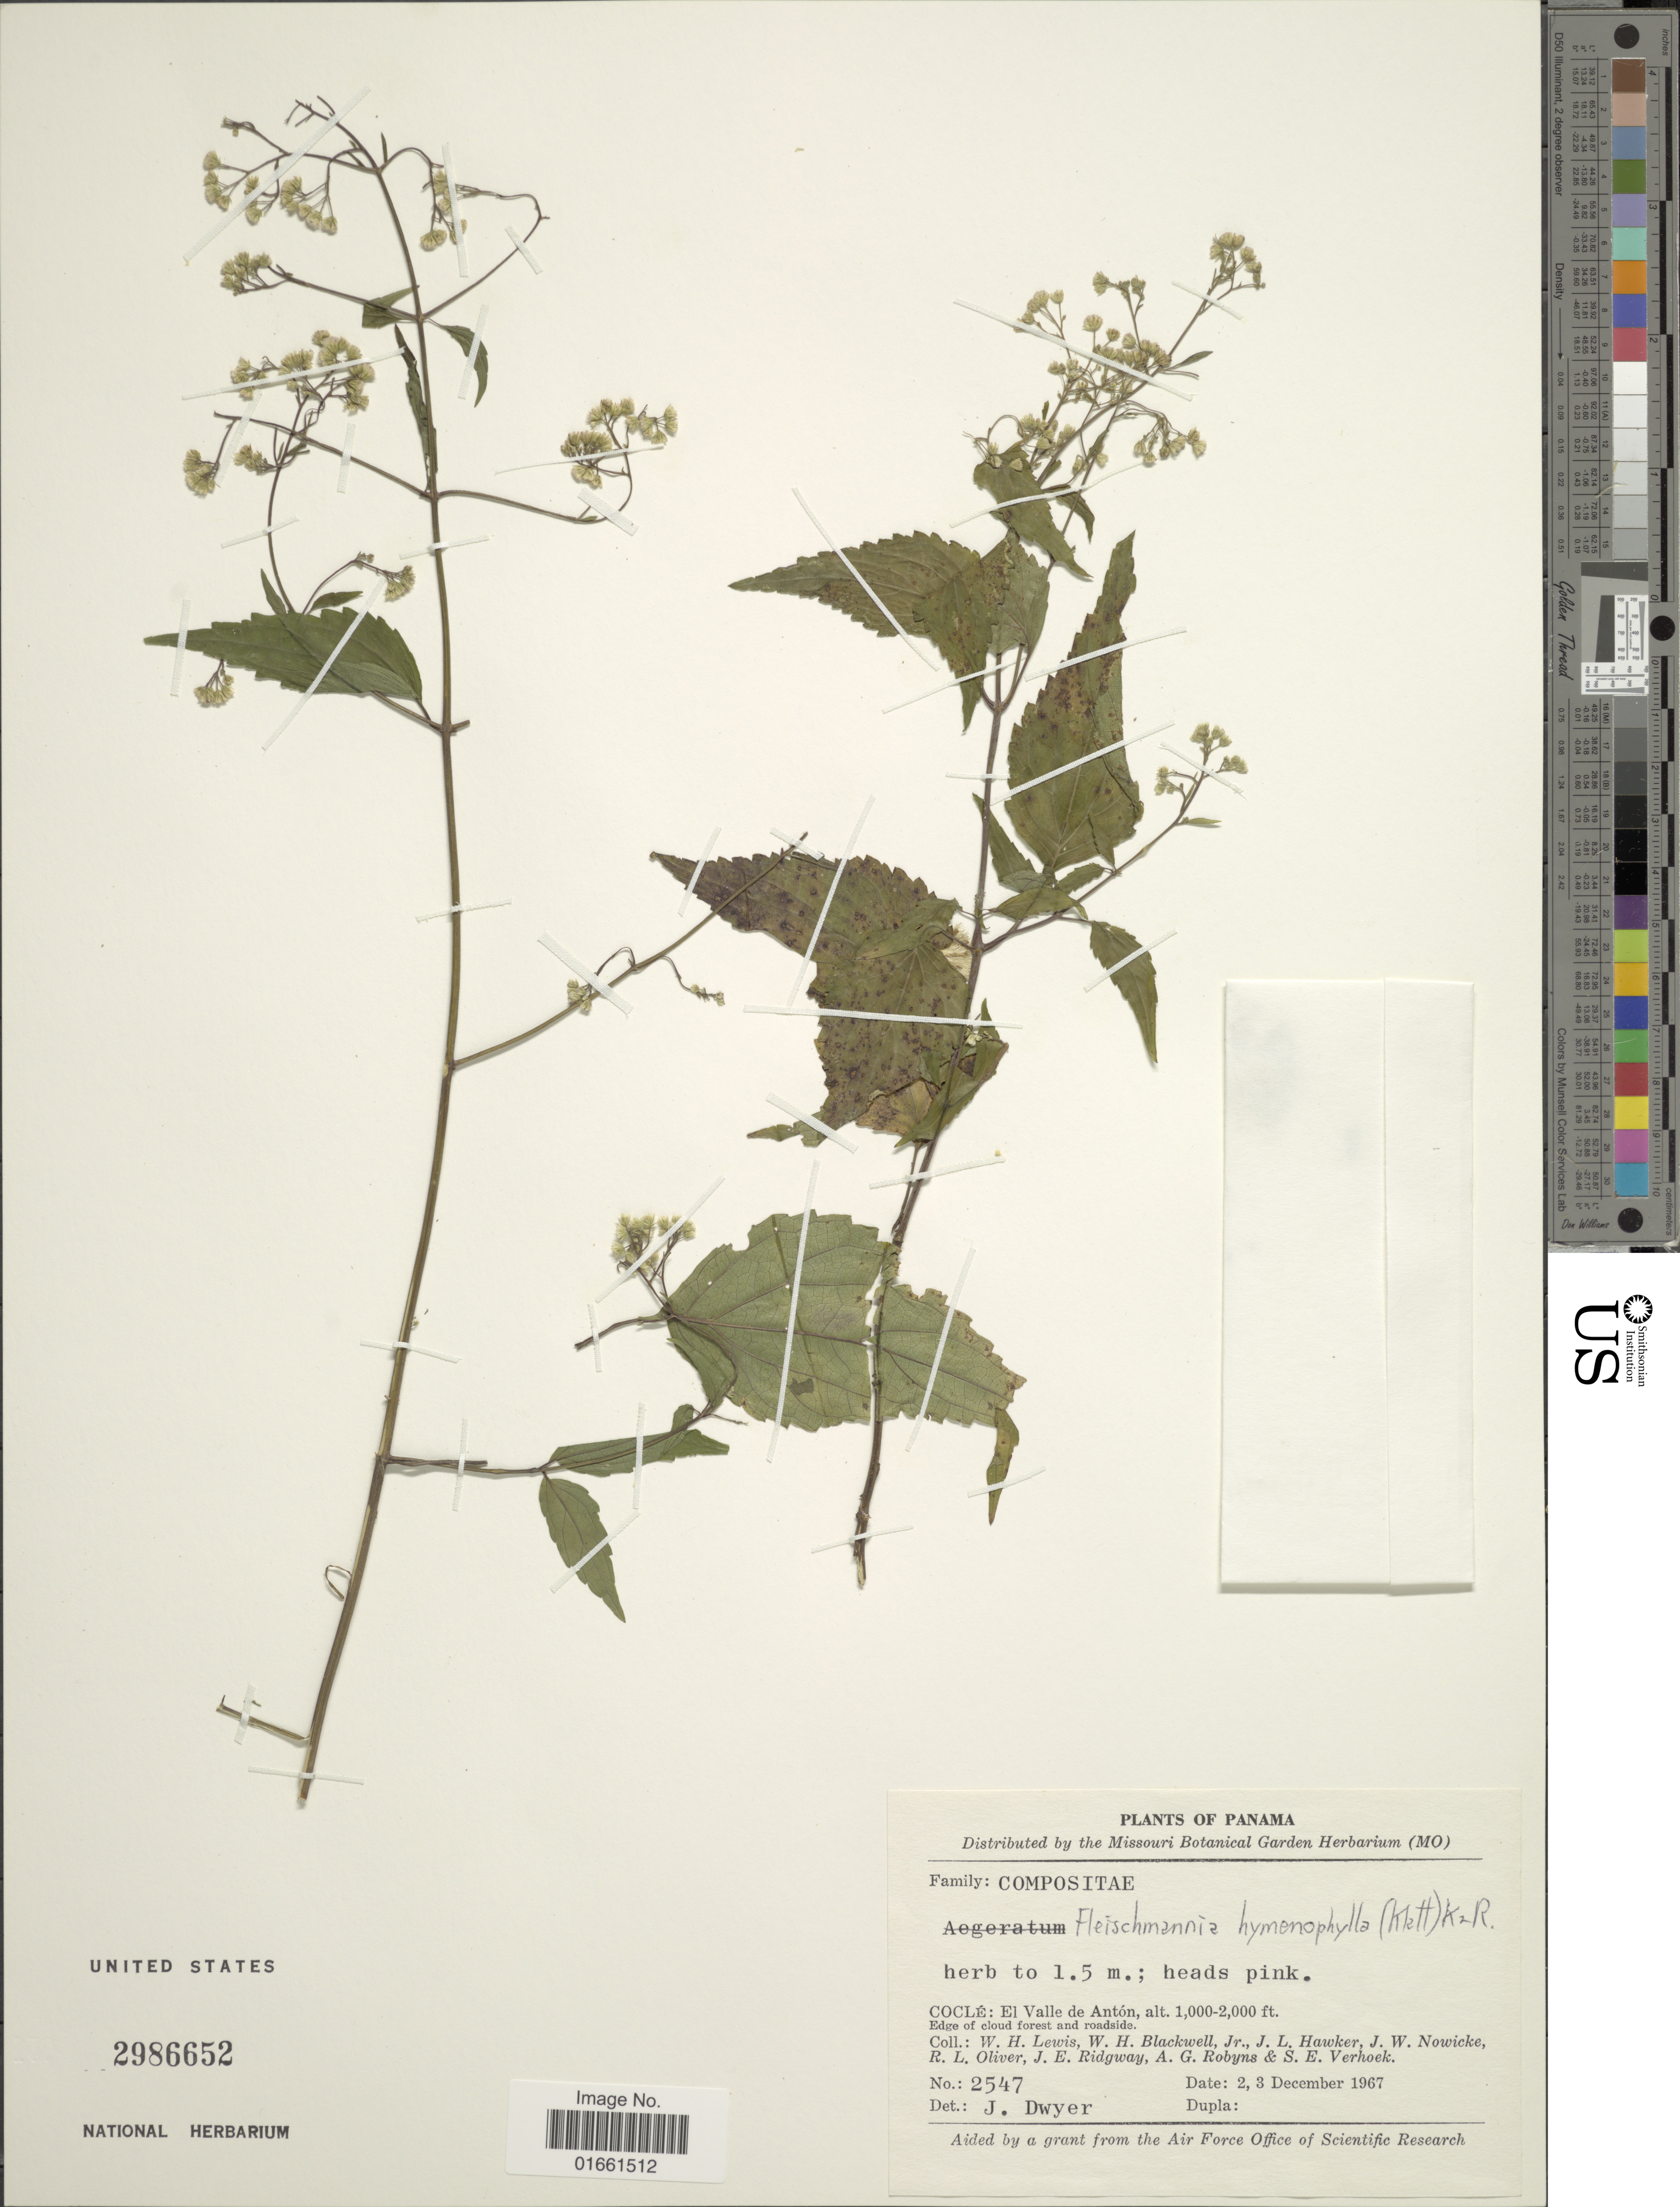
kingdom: Plantae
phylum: Tracheophyta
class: Magnoliopsida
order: Asterales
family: Asteraceae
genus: Fleischmannia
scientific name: Fleischmannia hymenophylla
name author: (Klatt) R.M. King & H. Rob.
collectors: W. H. Lewis, W. H. Blackwell, J. L. Hawker, J. W. Nowicke & et al.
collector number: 2547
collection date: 1967-12-02/1967-12-03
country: Panama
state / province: Coclé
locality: El valle de Anton. Edge of Cloud forest and roadside.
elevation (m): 305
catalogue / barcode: US 2986652